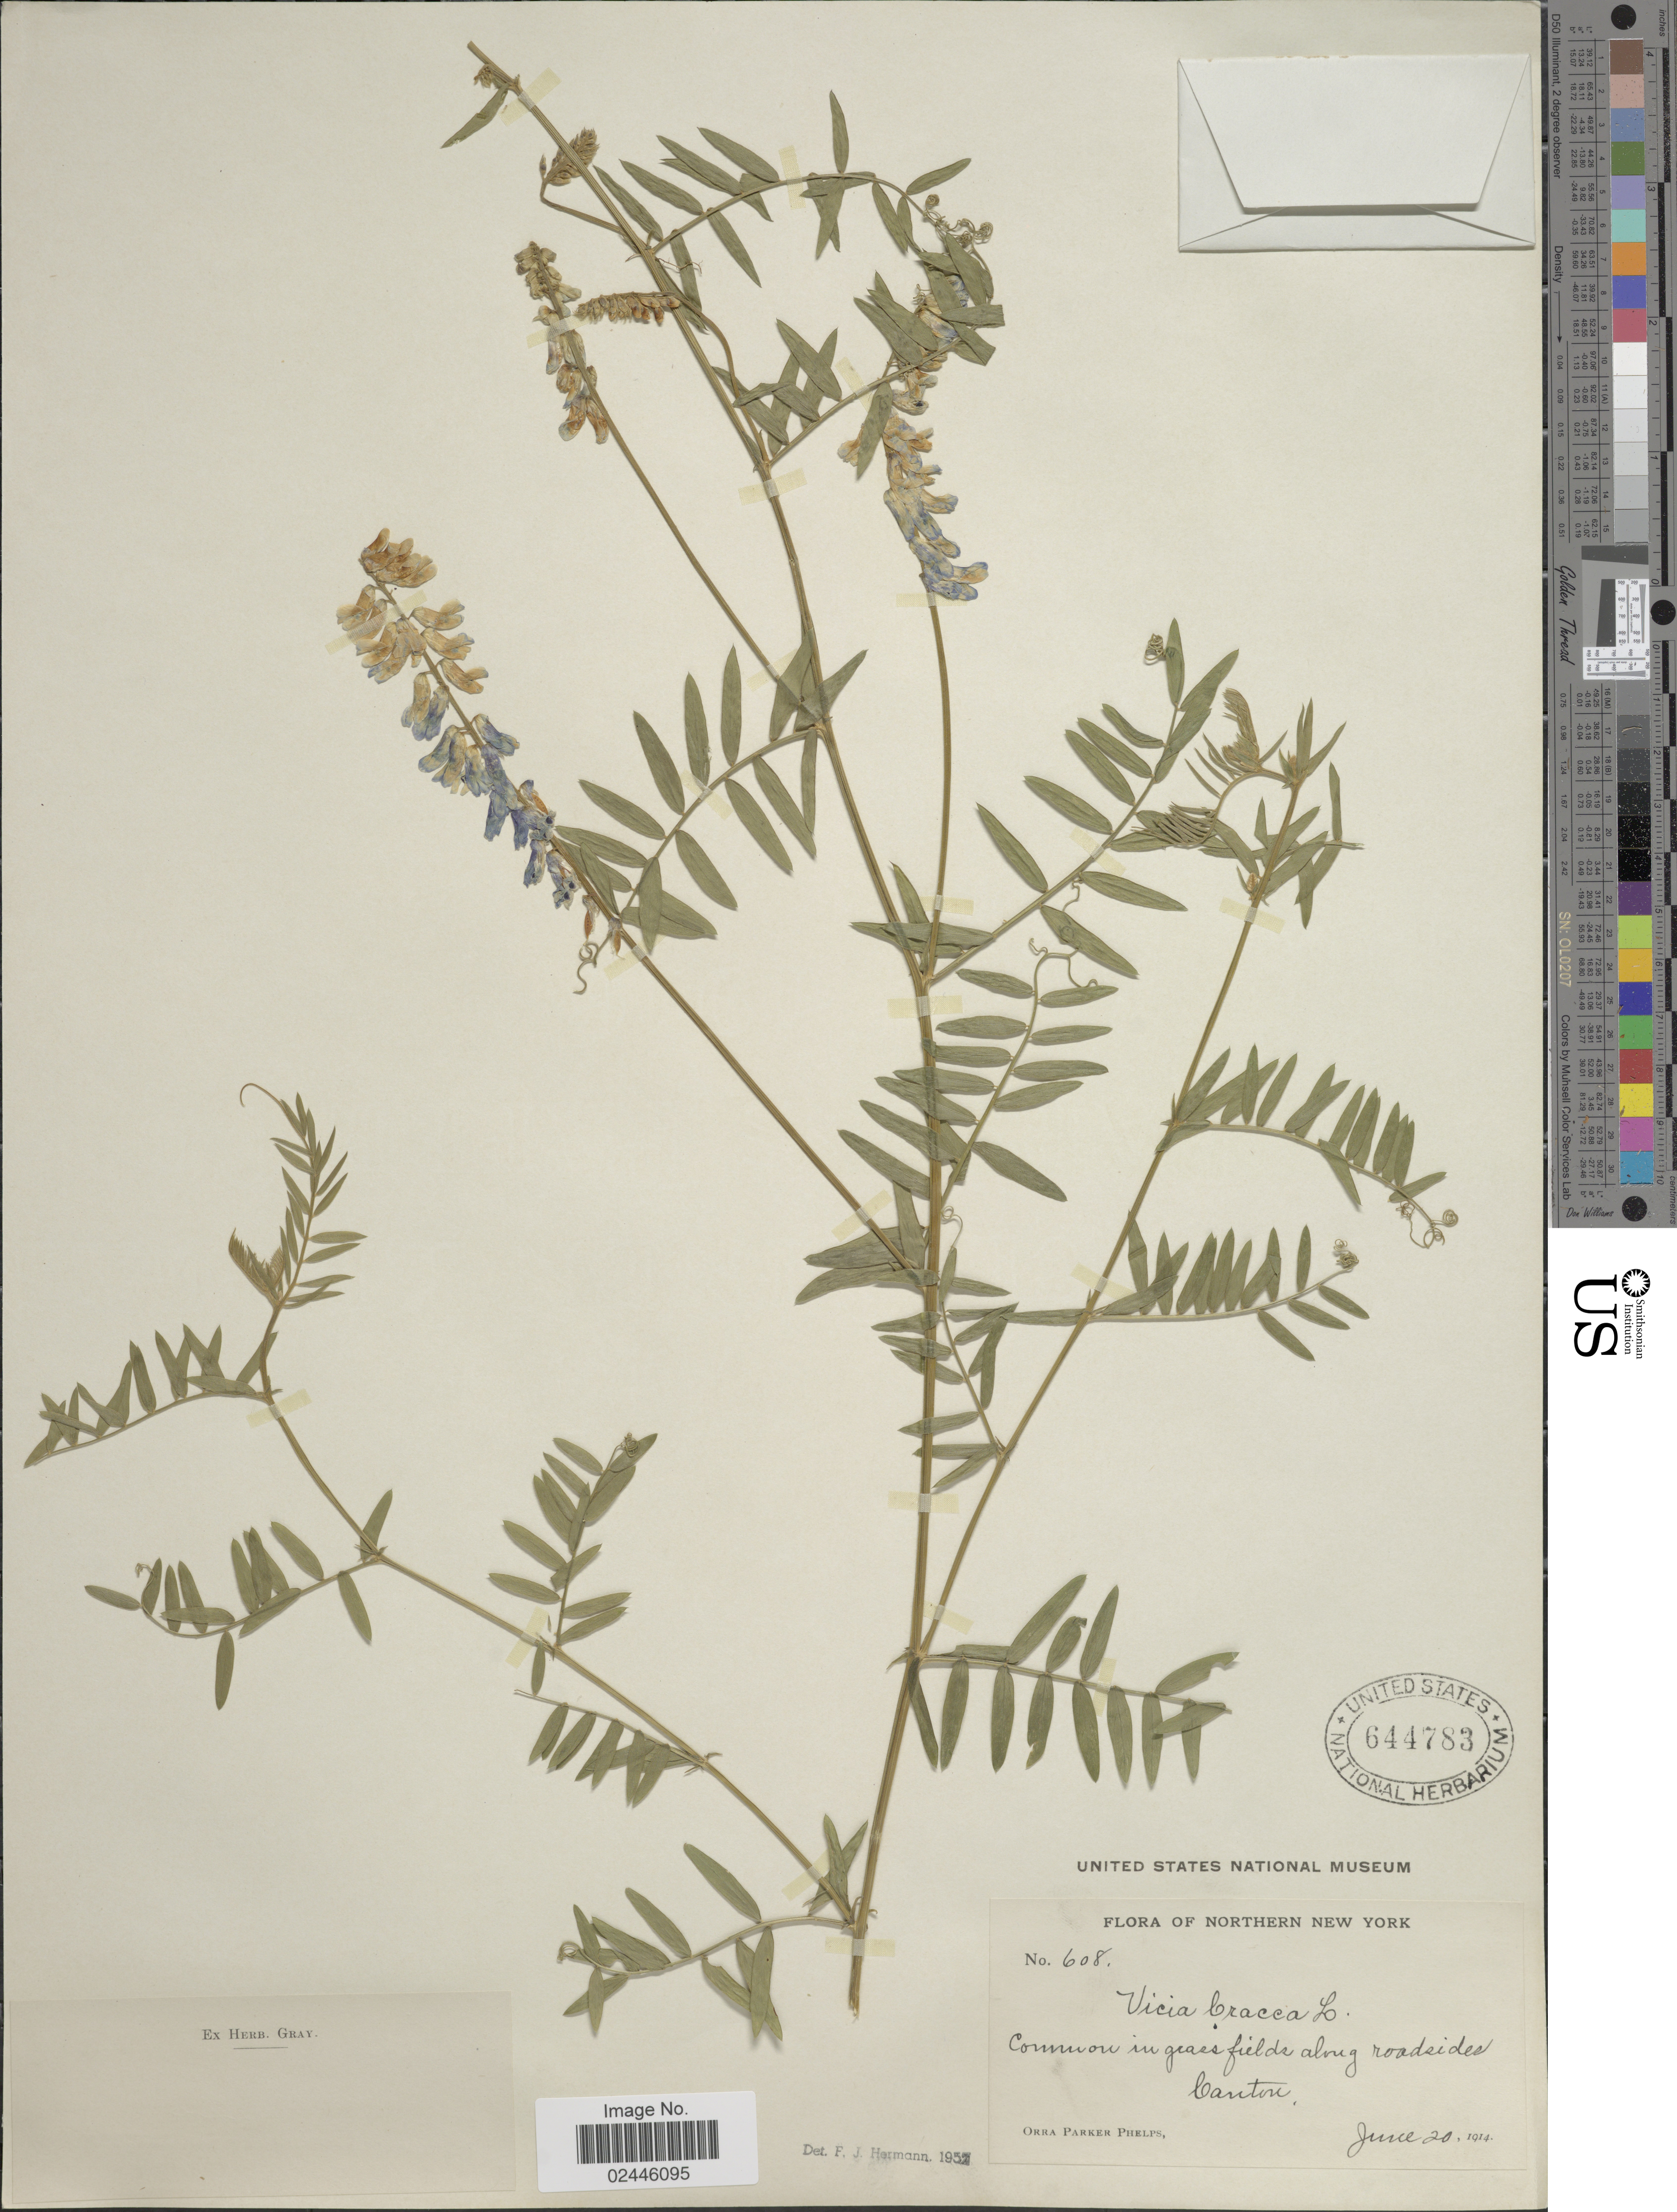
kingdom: Plantae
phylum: Tracheophyta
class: Magnoliopsida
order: Fabales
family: Fabaceae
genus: Vicia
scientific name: Vicia cracca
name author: L.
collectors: O. P. Phelps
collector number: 608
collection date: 1914-06-20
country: United States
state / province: New York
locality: Northern New York, in grass fields along roadsides, Canton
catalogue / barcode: US 644783